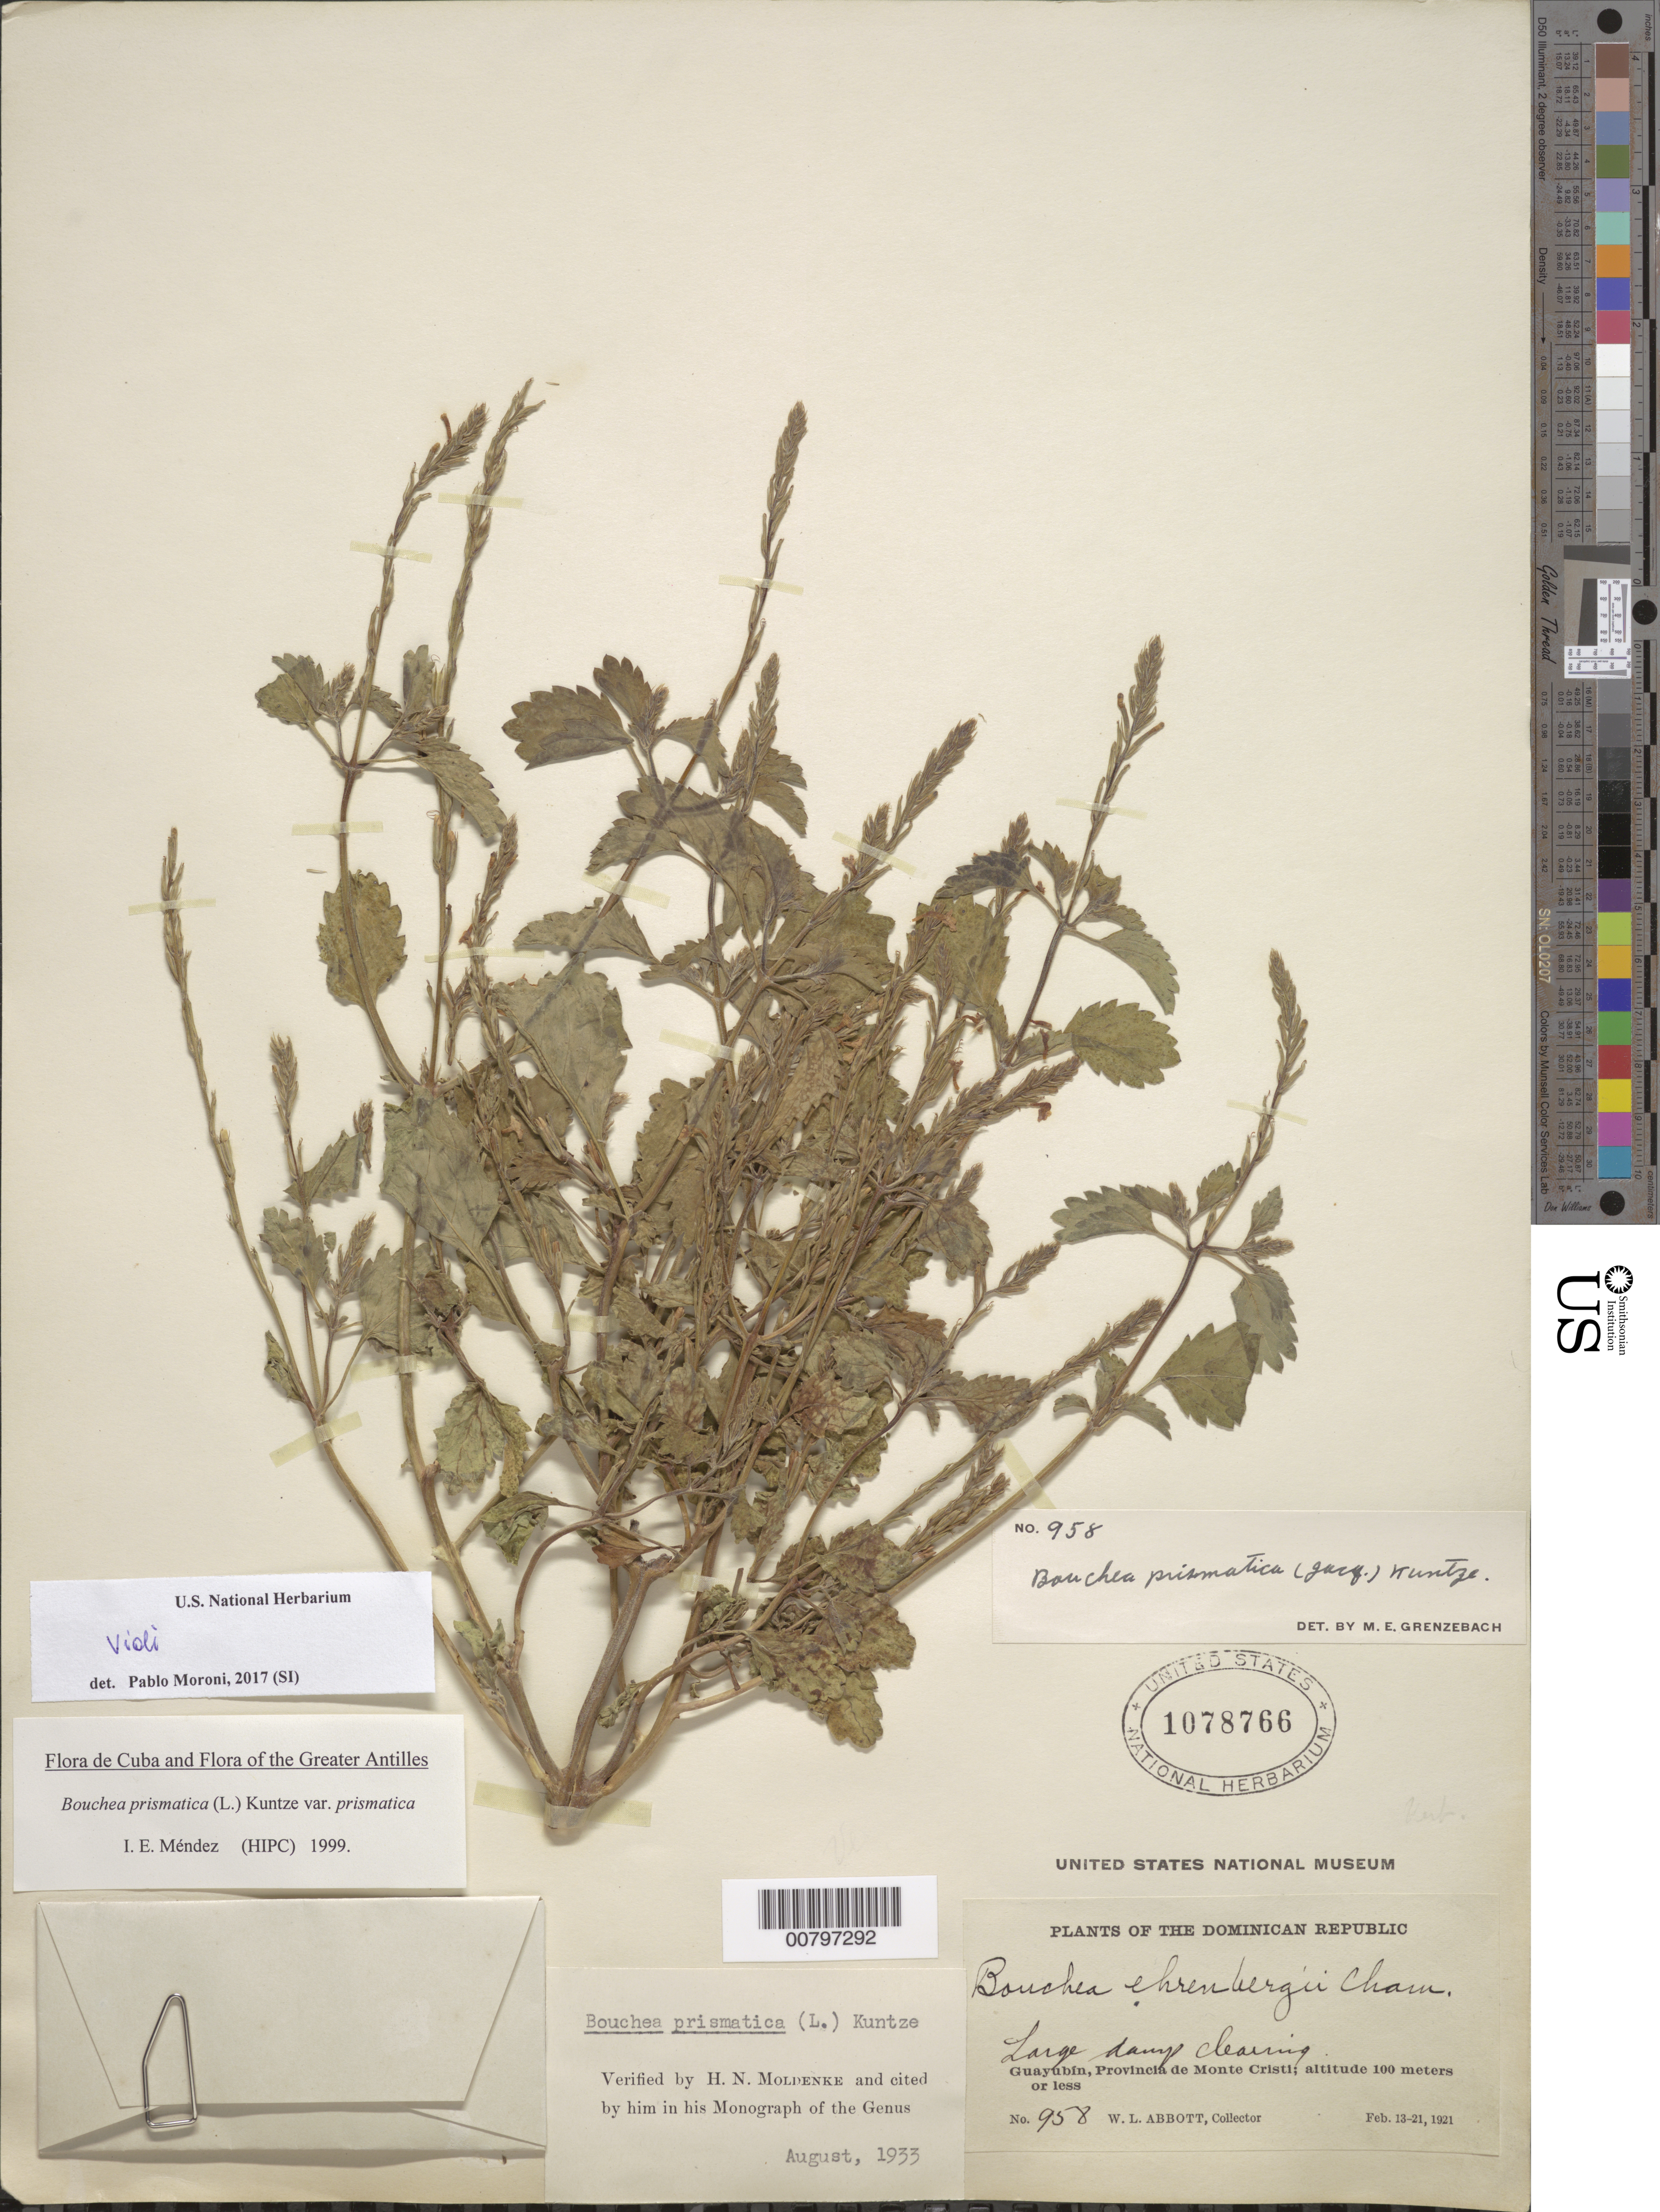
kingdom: Plantae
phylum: Tracheophyta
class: Magnoliopsida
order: Lamiales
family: Verbenaceae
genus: Bouchea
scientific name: Bouchea prismatica var. prismatica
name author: (L.) Kuntze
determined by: Méndez, Isidro E., (HIPC)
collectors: W. L. Abbott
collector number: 958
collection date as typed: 13 Feb 1921 to 21 Feb 1921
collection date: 1921-02-13/1921-02-21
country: Dominican Republic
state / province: Monte Cristi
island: Hispaniola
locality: Guayubín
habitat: Large damp clearing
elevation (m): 100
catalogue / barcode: US 1078766